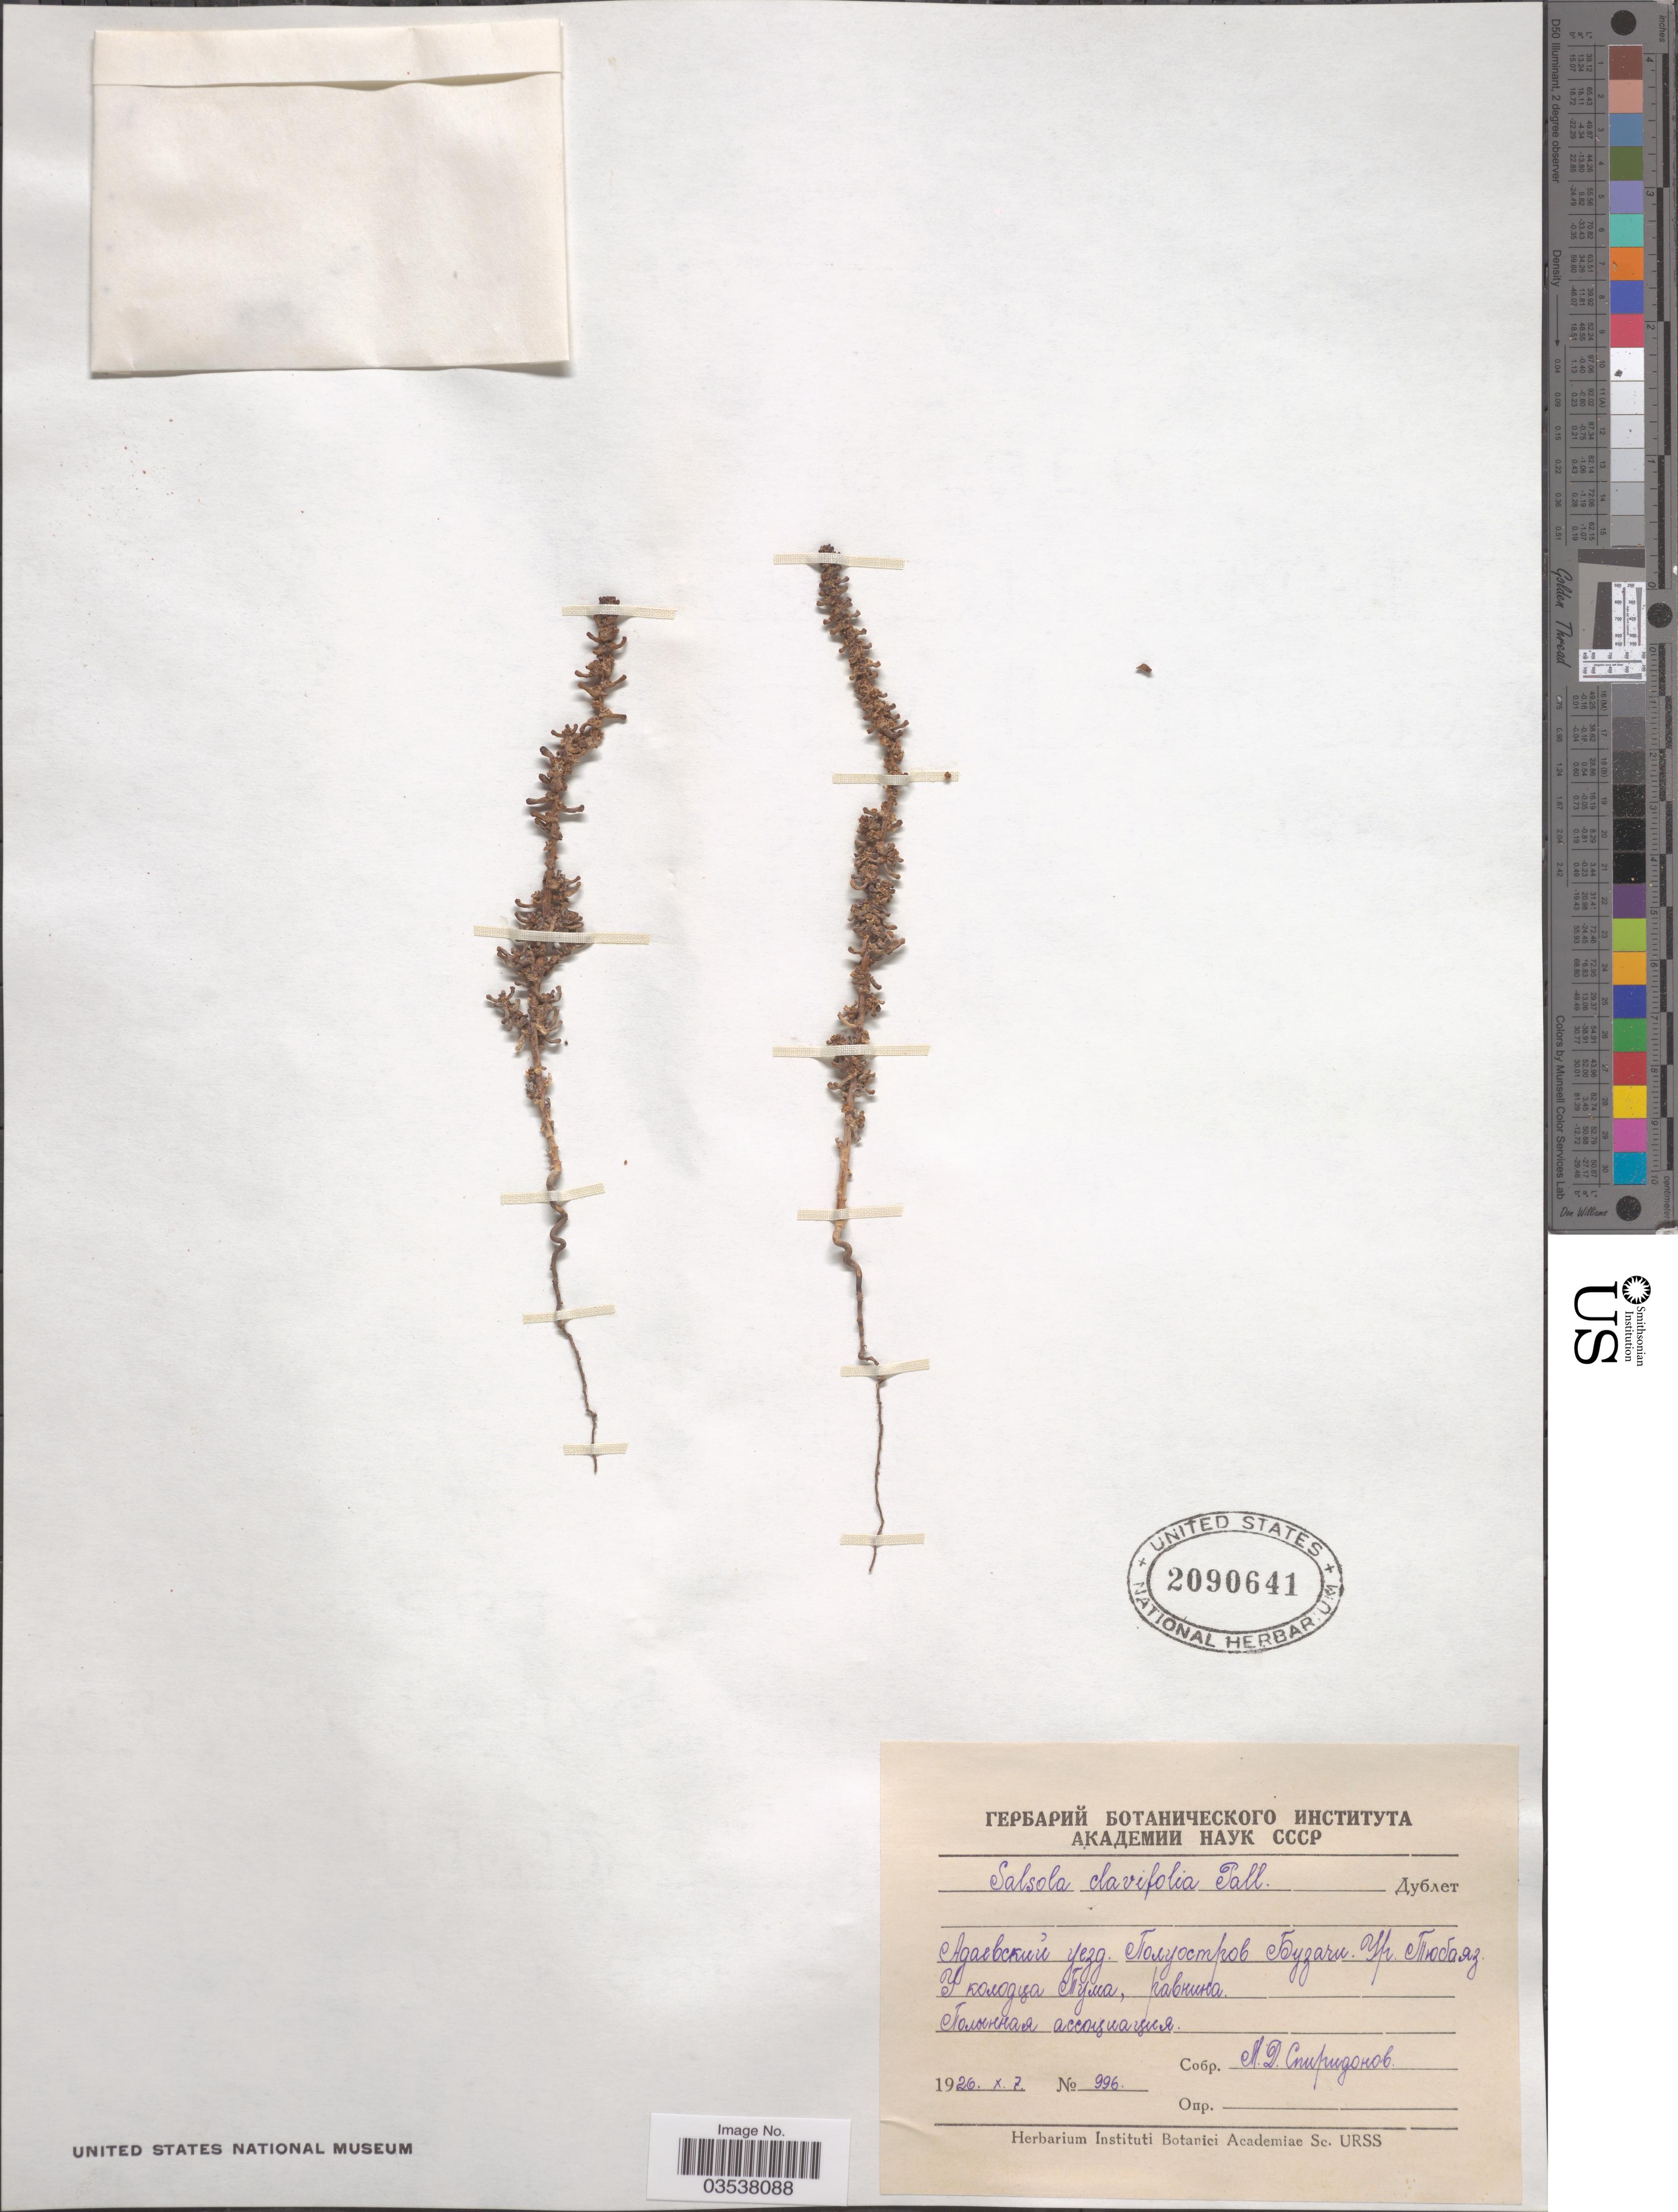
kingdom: Plantae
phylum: Tracheophyta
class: Magnoliopsida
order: Caryophyllales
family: Amaranthaceae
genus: Soda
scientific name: Soda foliosa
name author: (L.) Akhani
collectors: M. Spiridonov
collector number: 996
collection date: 1926-10-07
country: Kazakhstan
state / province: Mangghystau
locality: Buzachi Peninsula, near Kolodets Tuma.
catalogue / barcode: US 2090641